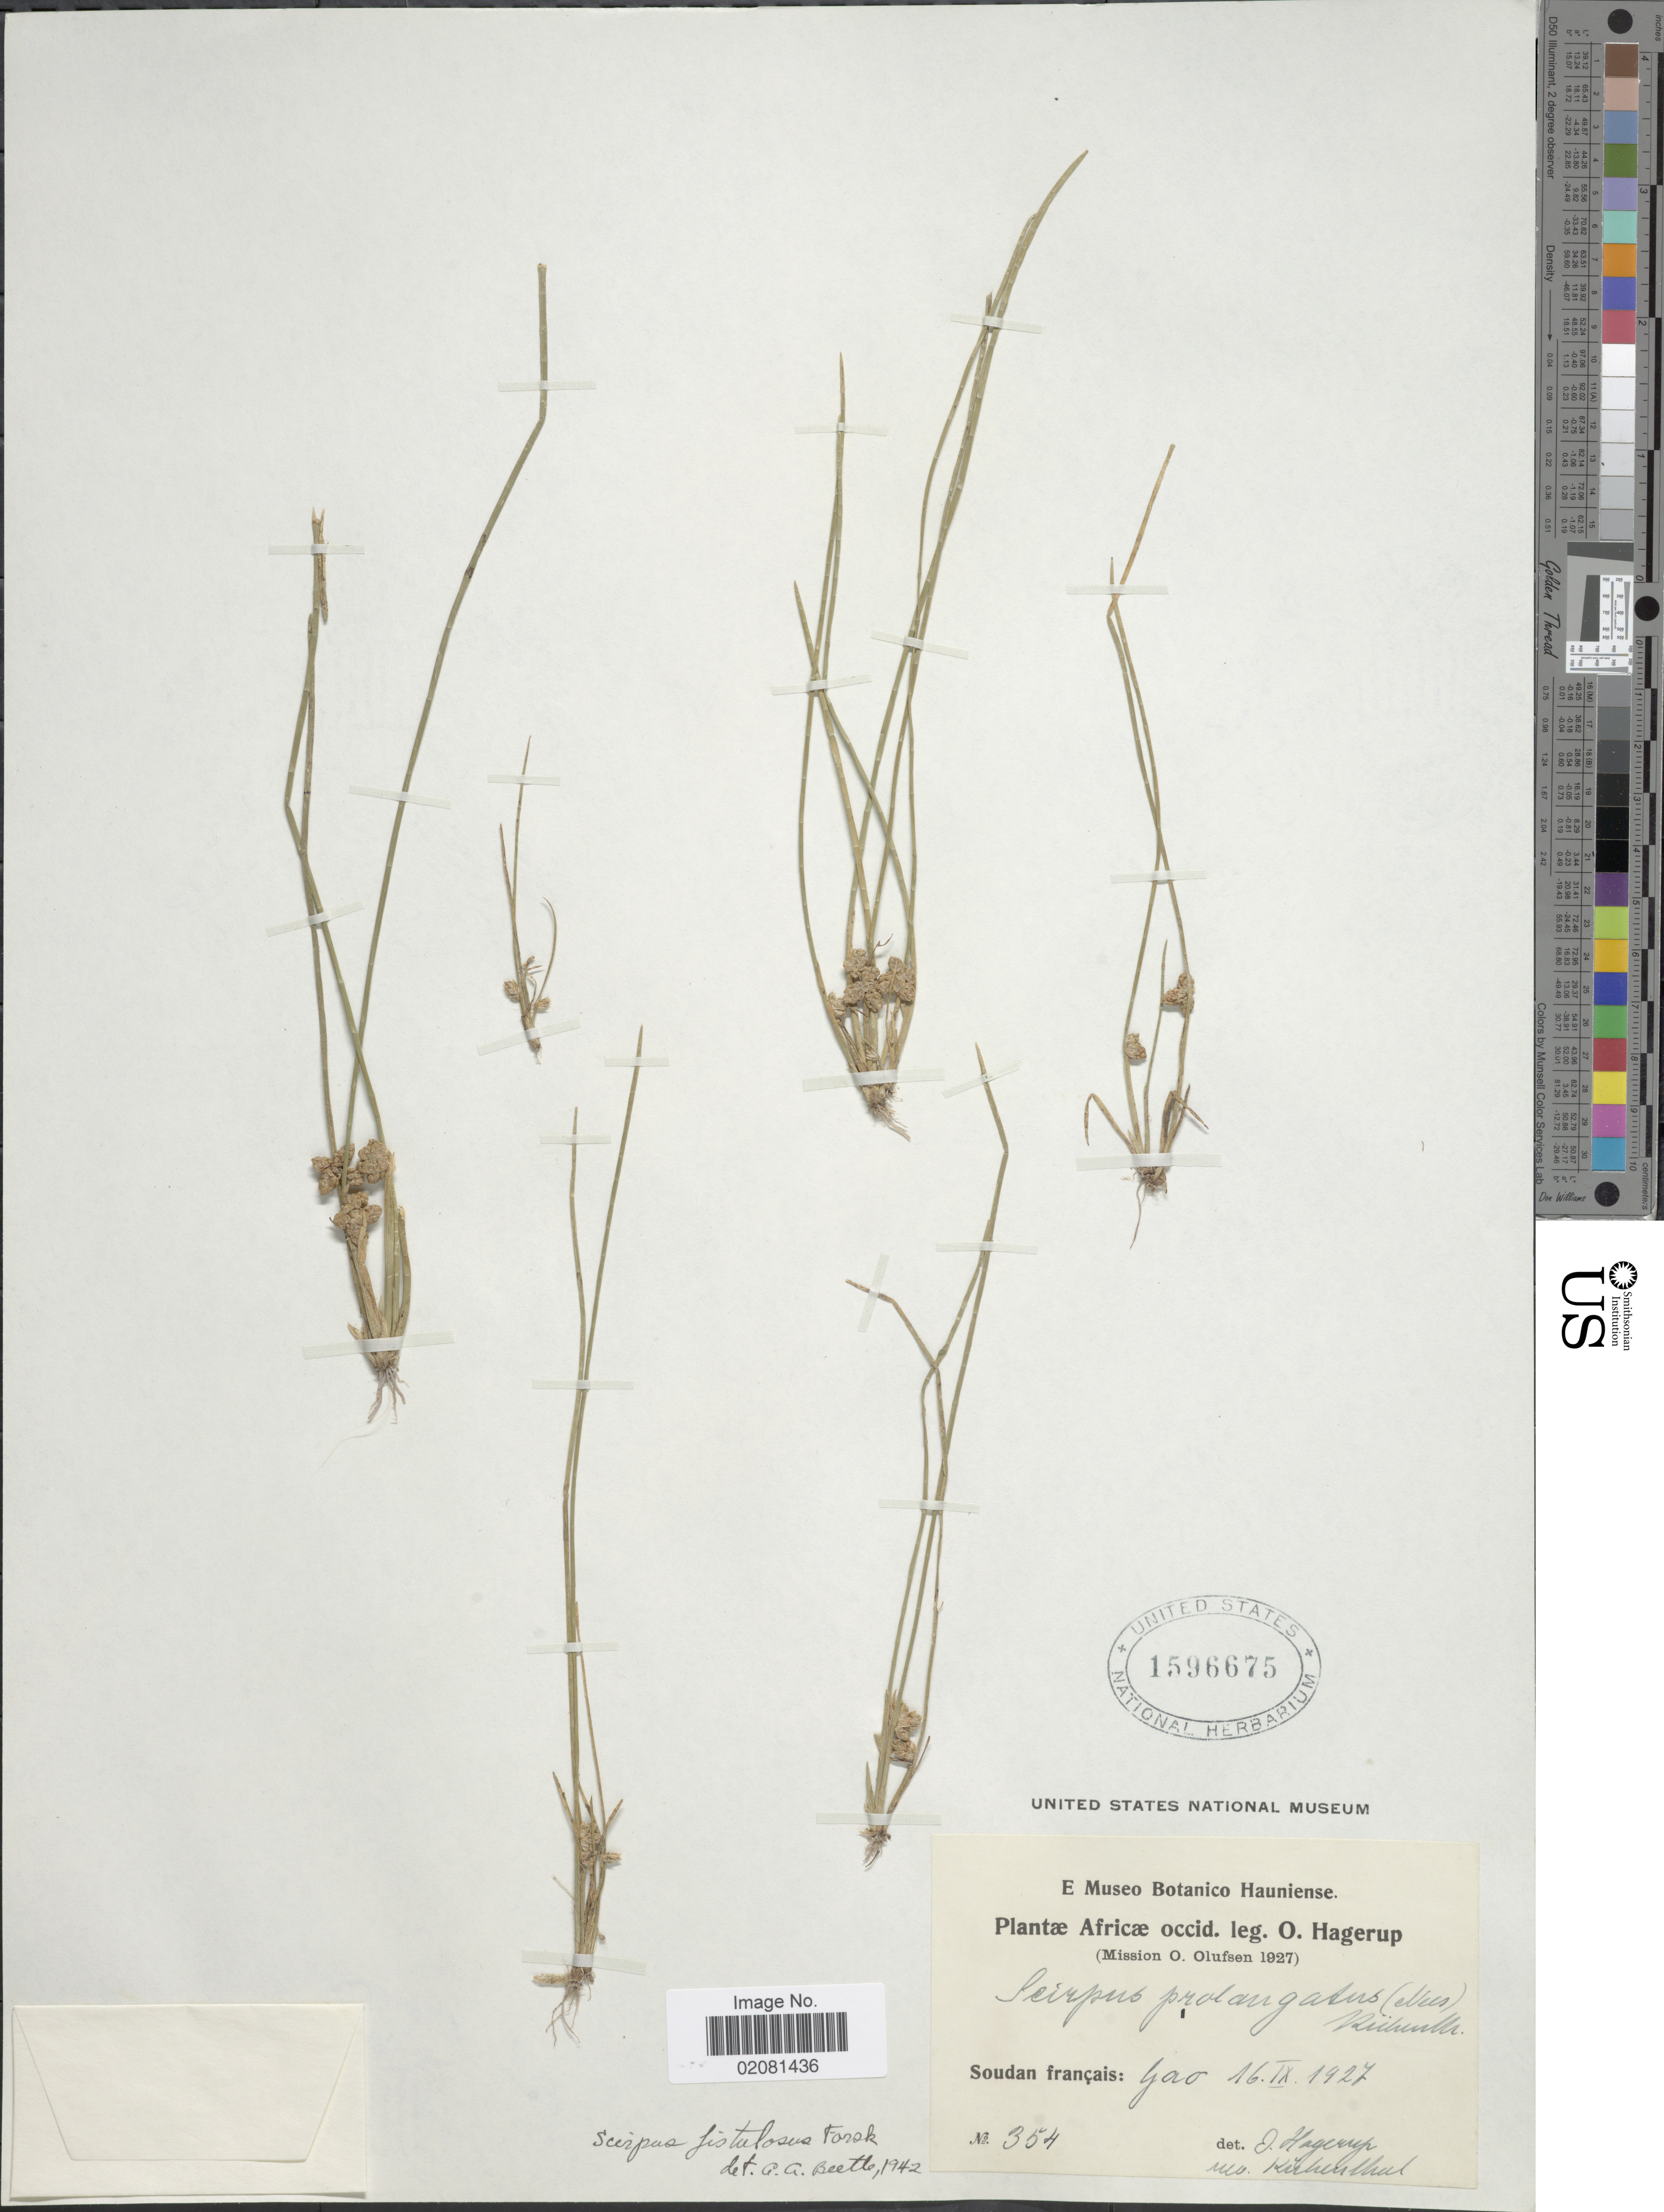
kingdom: Plantae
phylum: Tracheophyta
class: Liliopsida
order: Poales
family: Cyperaceae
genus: Schoenoplectus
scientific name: Schoenoplectus praelongatus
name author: (Poir.) J. Raynal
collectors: O. Hagerup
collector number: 354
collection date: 1927-09-16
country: Mali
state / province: Gao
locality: Soudan français: Gao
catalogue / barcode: US 1596675